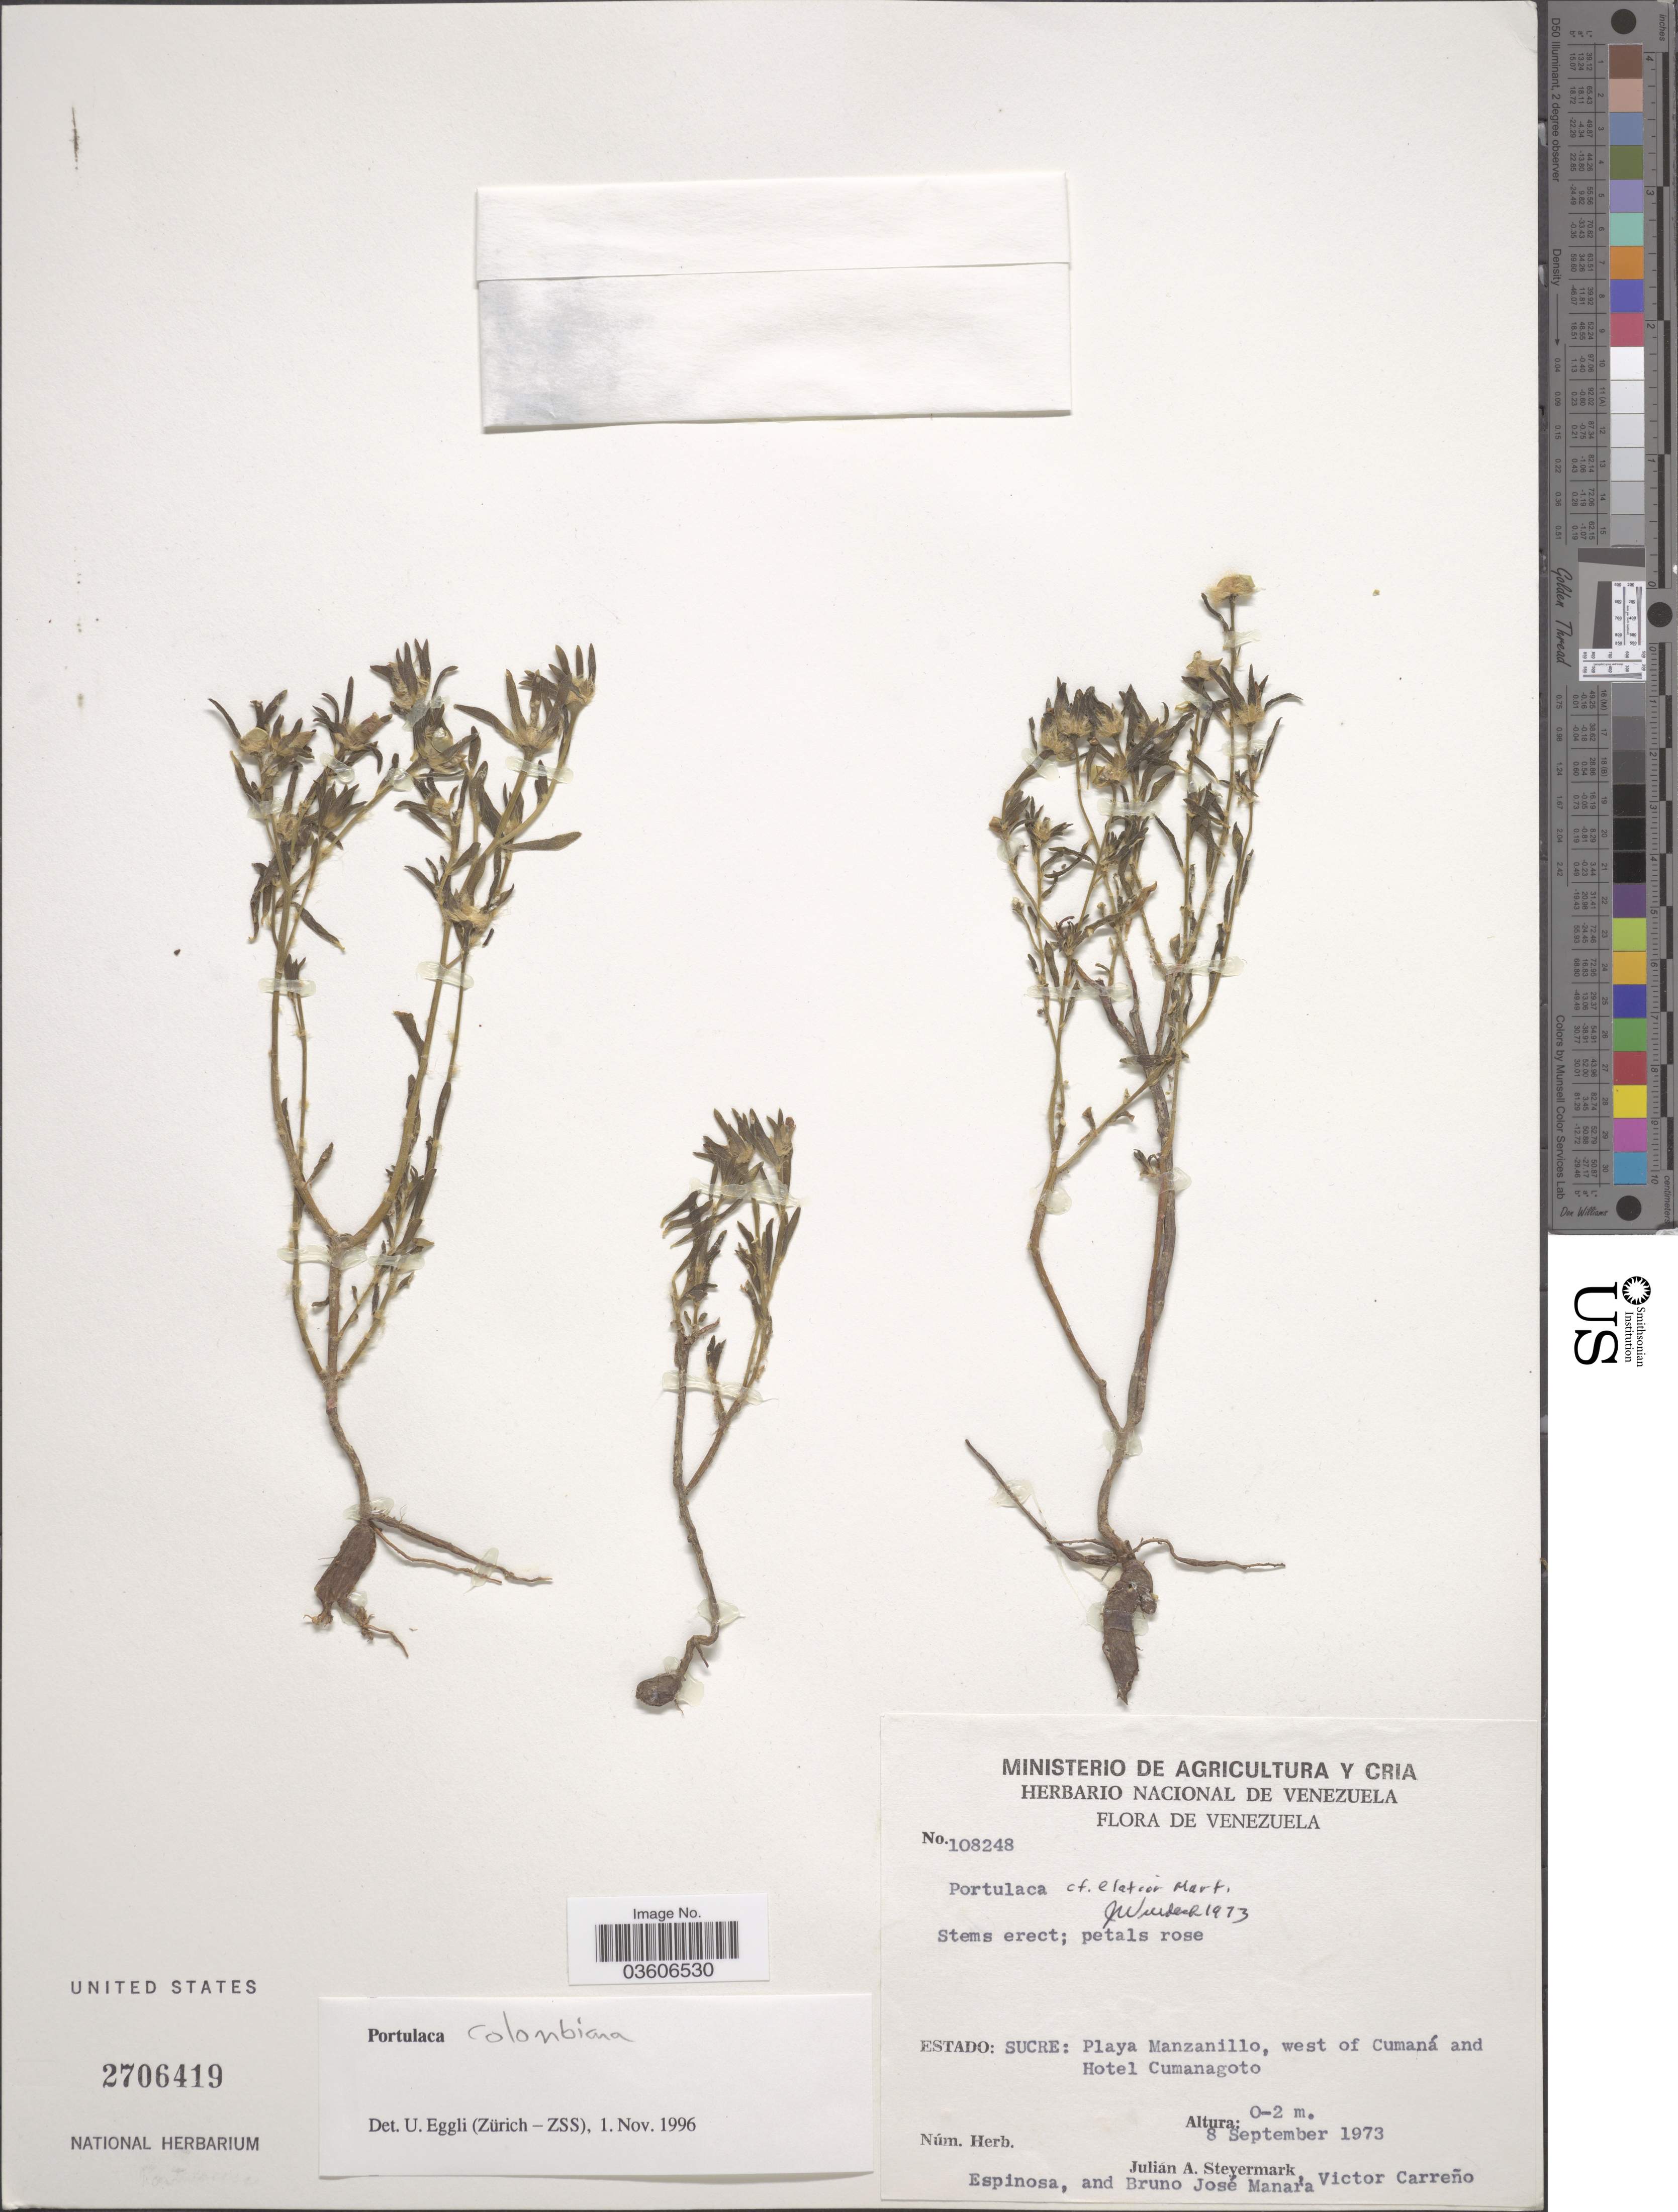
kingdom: Plantae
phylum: Tracheophyta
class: Magnoliopsida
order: Caryophyllales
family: Portulacaceae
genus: Portulaca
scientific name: Portulaca colombiana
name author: D. Legrand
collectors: J. Steyermark, V. Carreño E. & B. Manara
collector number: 108248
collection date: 1973-09-08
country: Venezuela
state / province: Sucre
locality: Playa Manzanillo, west of Cumaná and Hotel Cumanagoto.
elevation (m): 0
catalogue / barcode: US 2706419